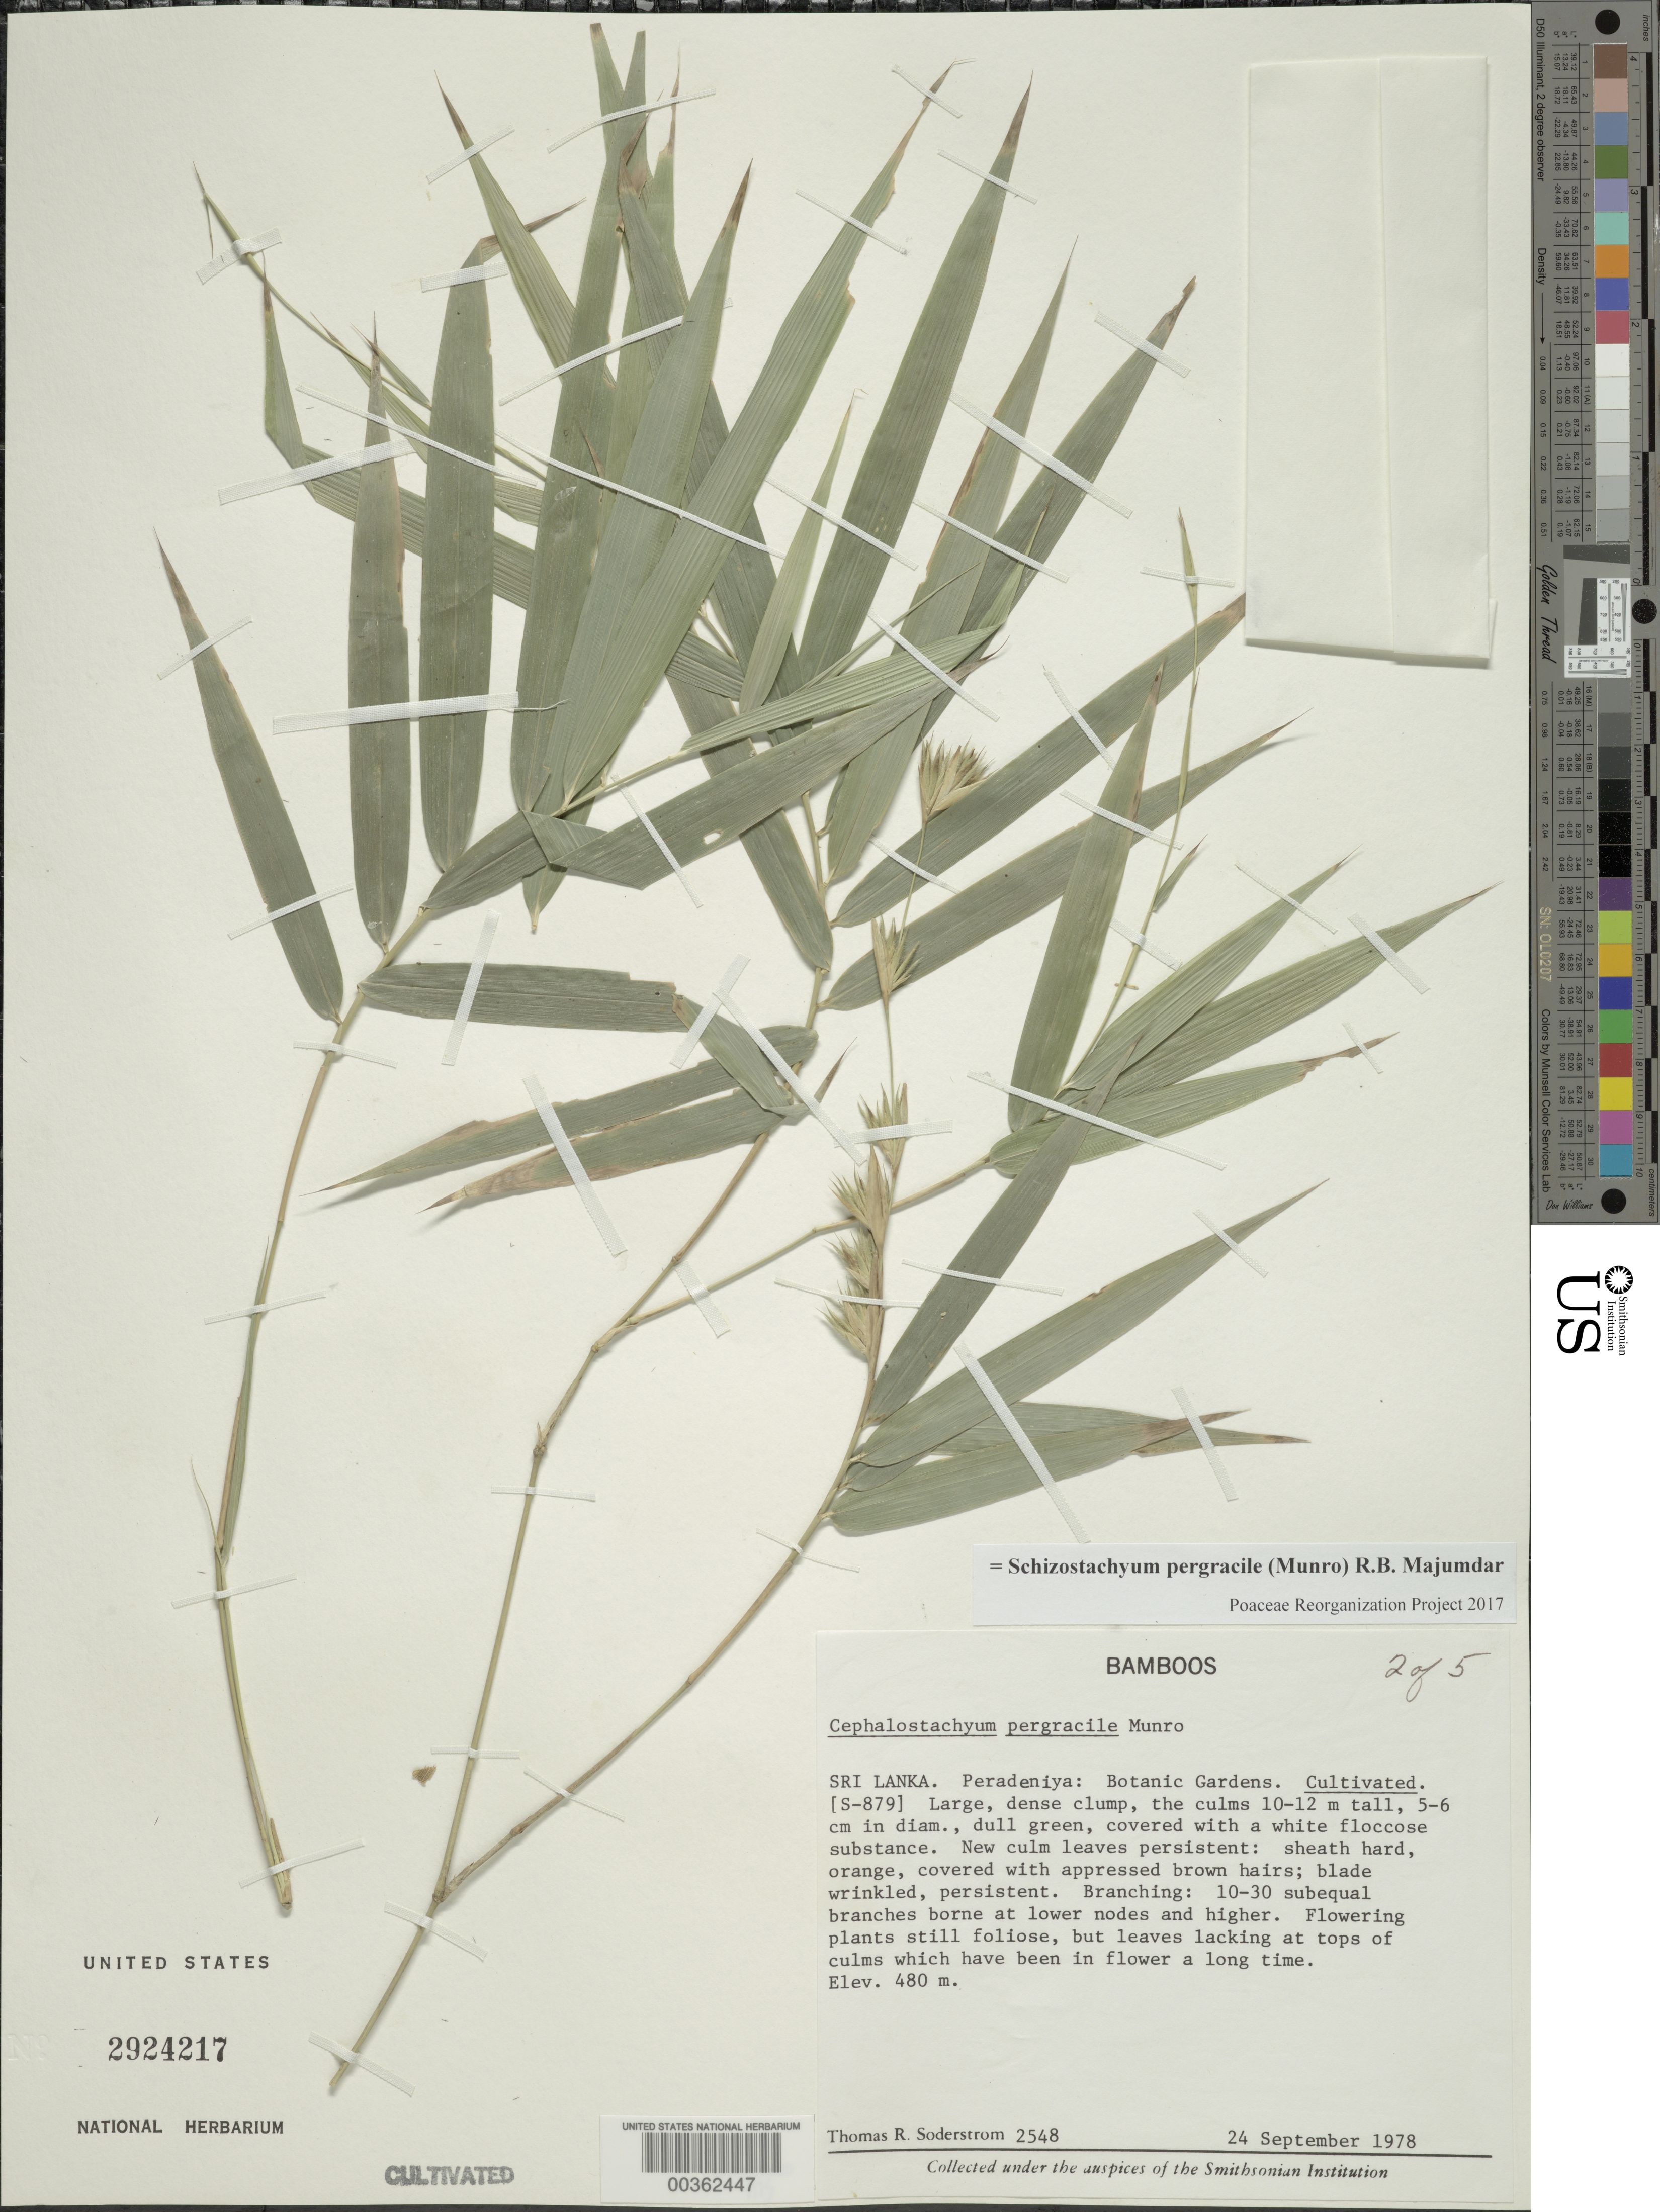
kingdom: Plantae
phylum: Tracheophyta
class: Liliopsida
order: Poales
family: Poaceae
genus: Schizostachyum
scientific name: Schizostachyum pergracile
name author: (Munro) R.B. Majumdar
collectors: T. R. Soderstrom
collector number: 2548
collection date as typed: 24 Sep 1978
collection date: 1978-09-24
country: Sri Lanka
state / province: Central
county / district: Kandy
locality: Perandeniya: botanic gardens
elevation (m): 480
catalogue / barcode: US 2924217